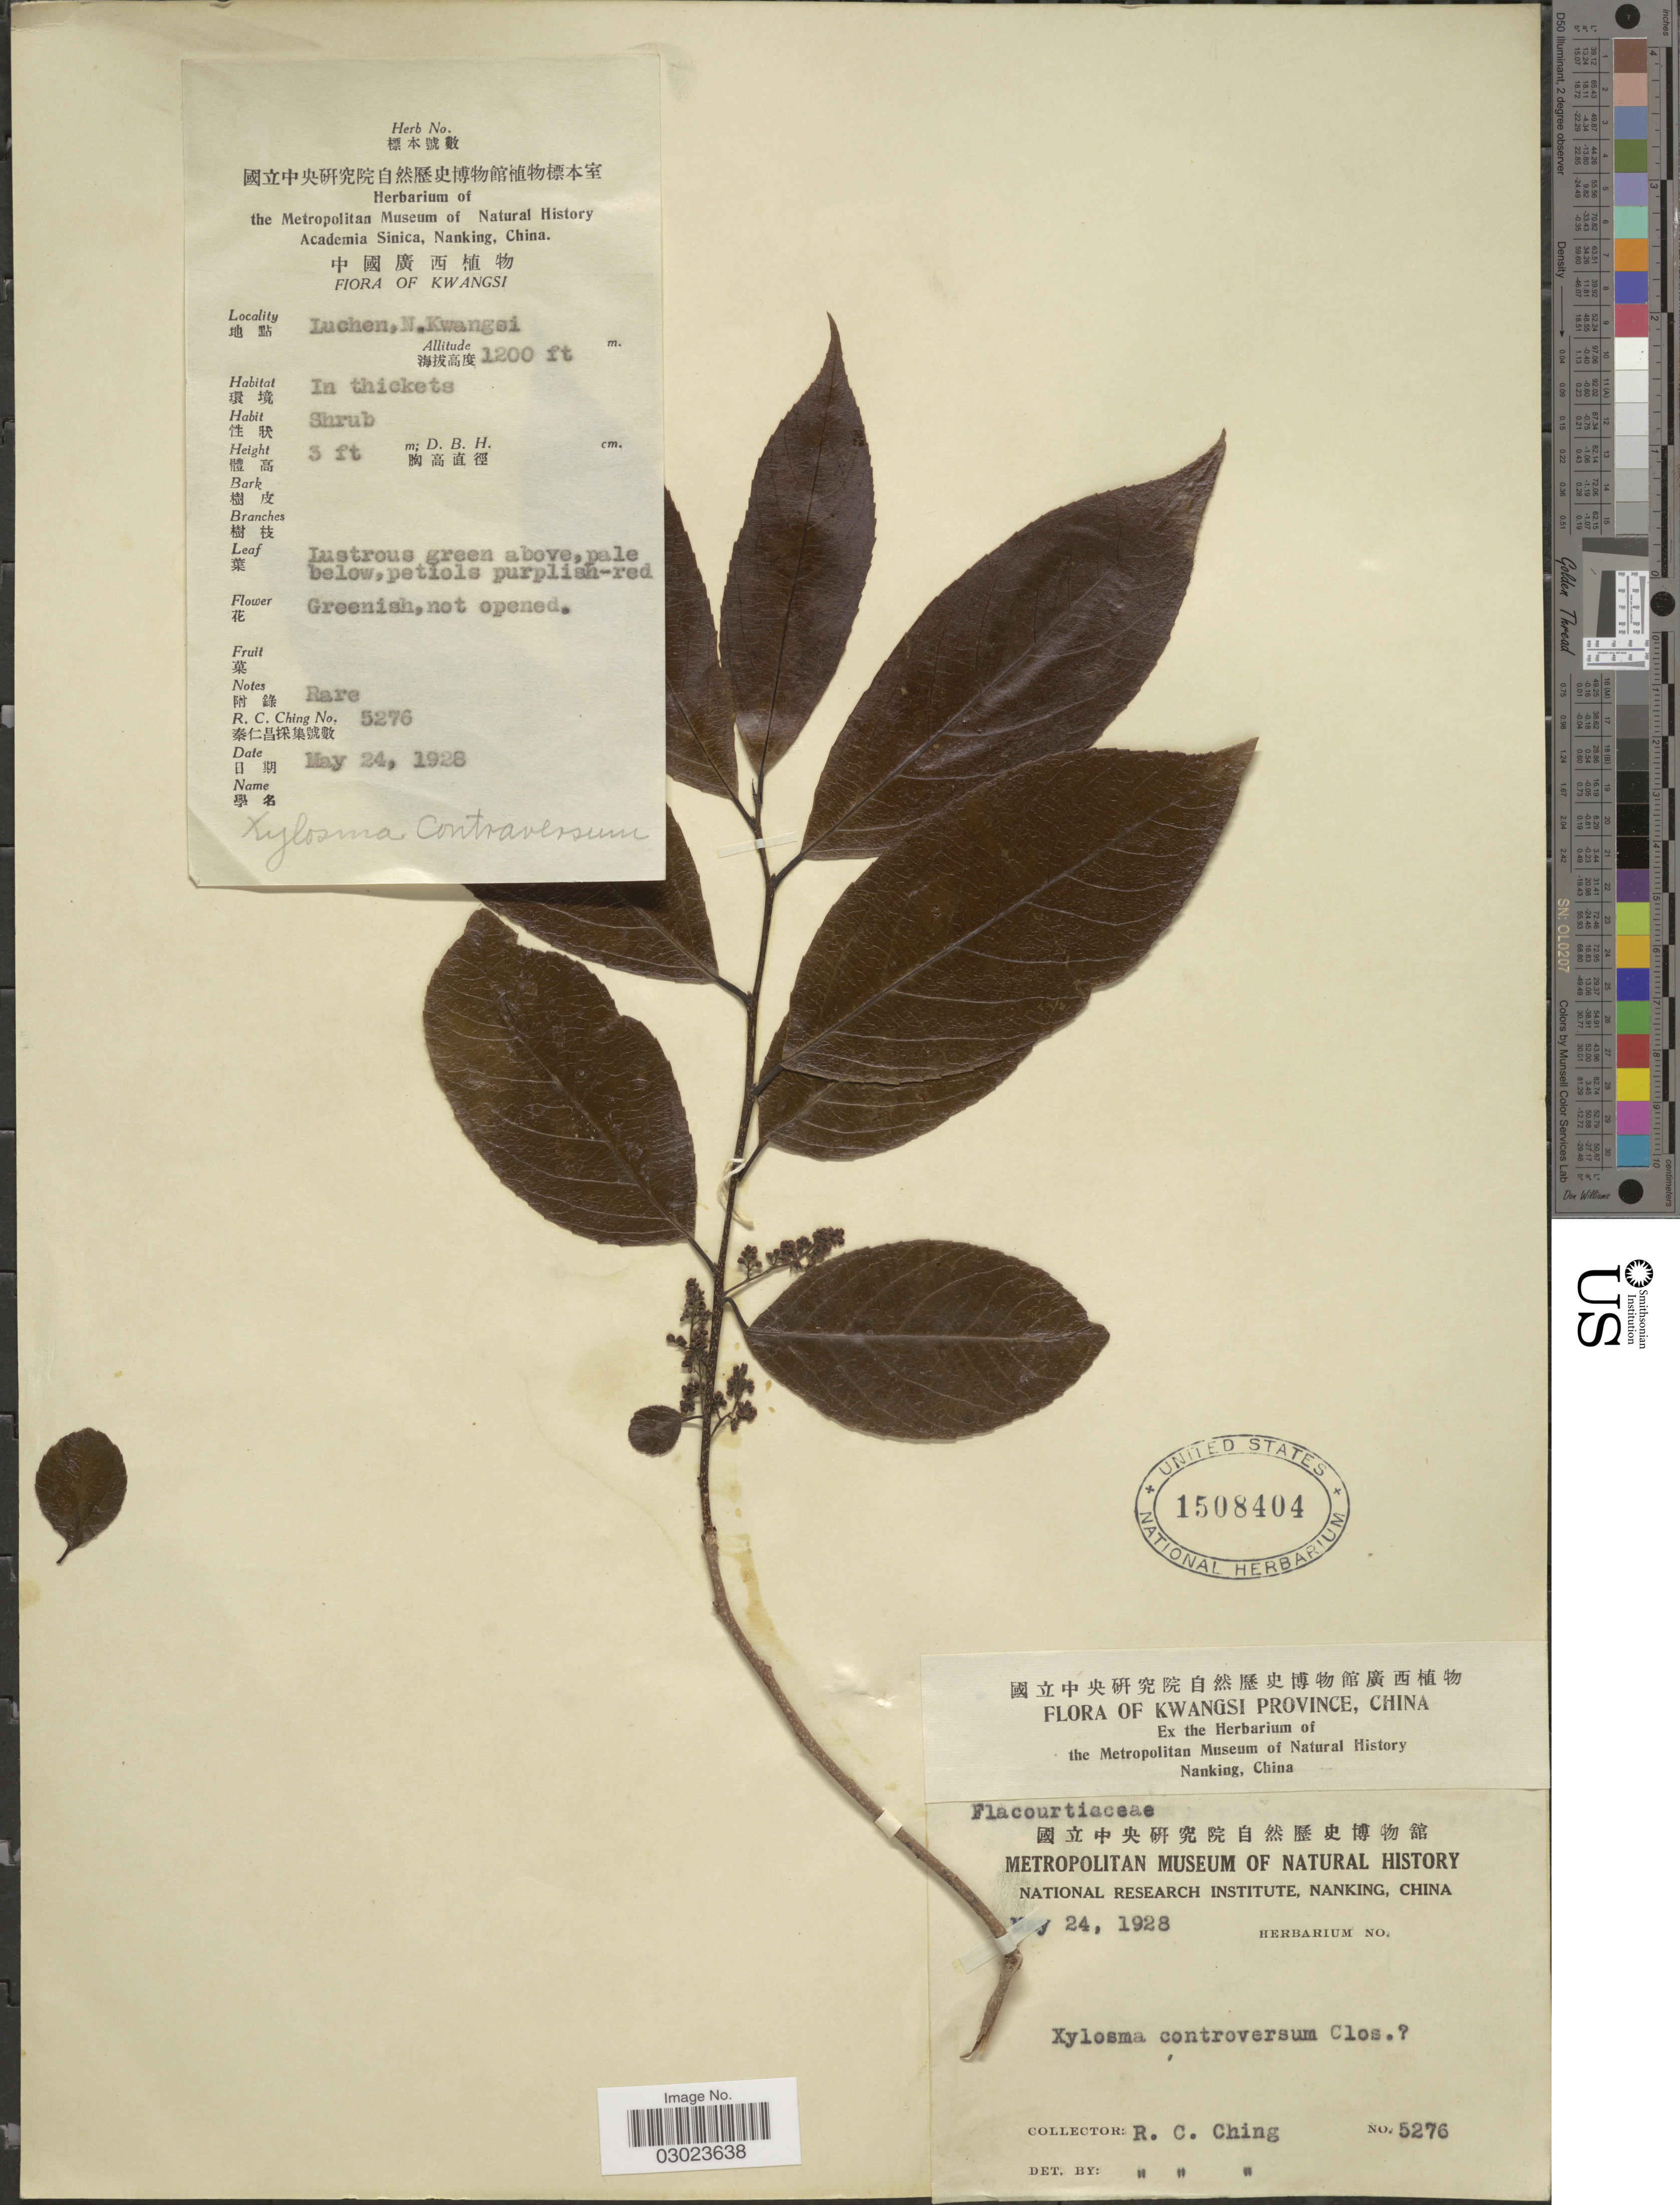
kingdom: Plantae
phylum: Tracheophyta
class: Magnoliopsida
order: Malpighiales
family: Salicaceae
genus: Xylosma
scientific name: Xylosma controversa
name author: Clos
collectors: R. C. Ching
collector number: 5276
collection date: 1928-05-24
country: China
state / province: Guangxi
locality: Kwangsi, Luchen, N. Kwangsi.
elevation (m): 366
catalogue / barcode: US 1508404